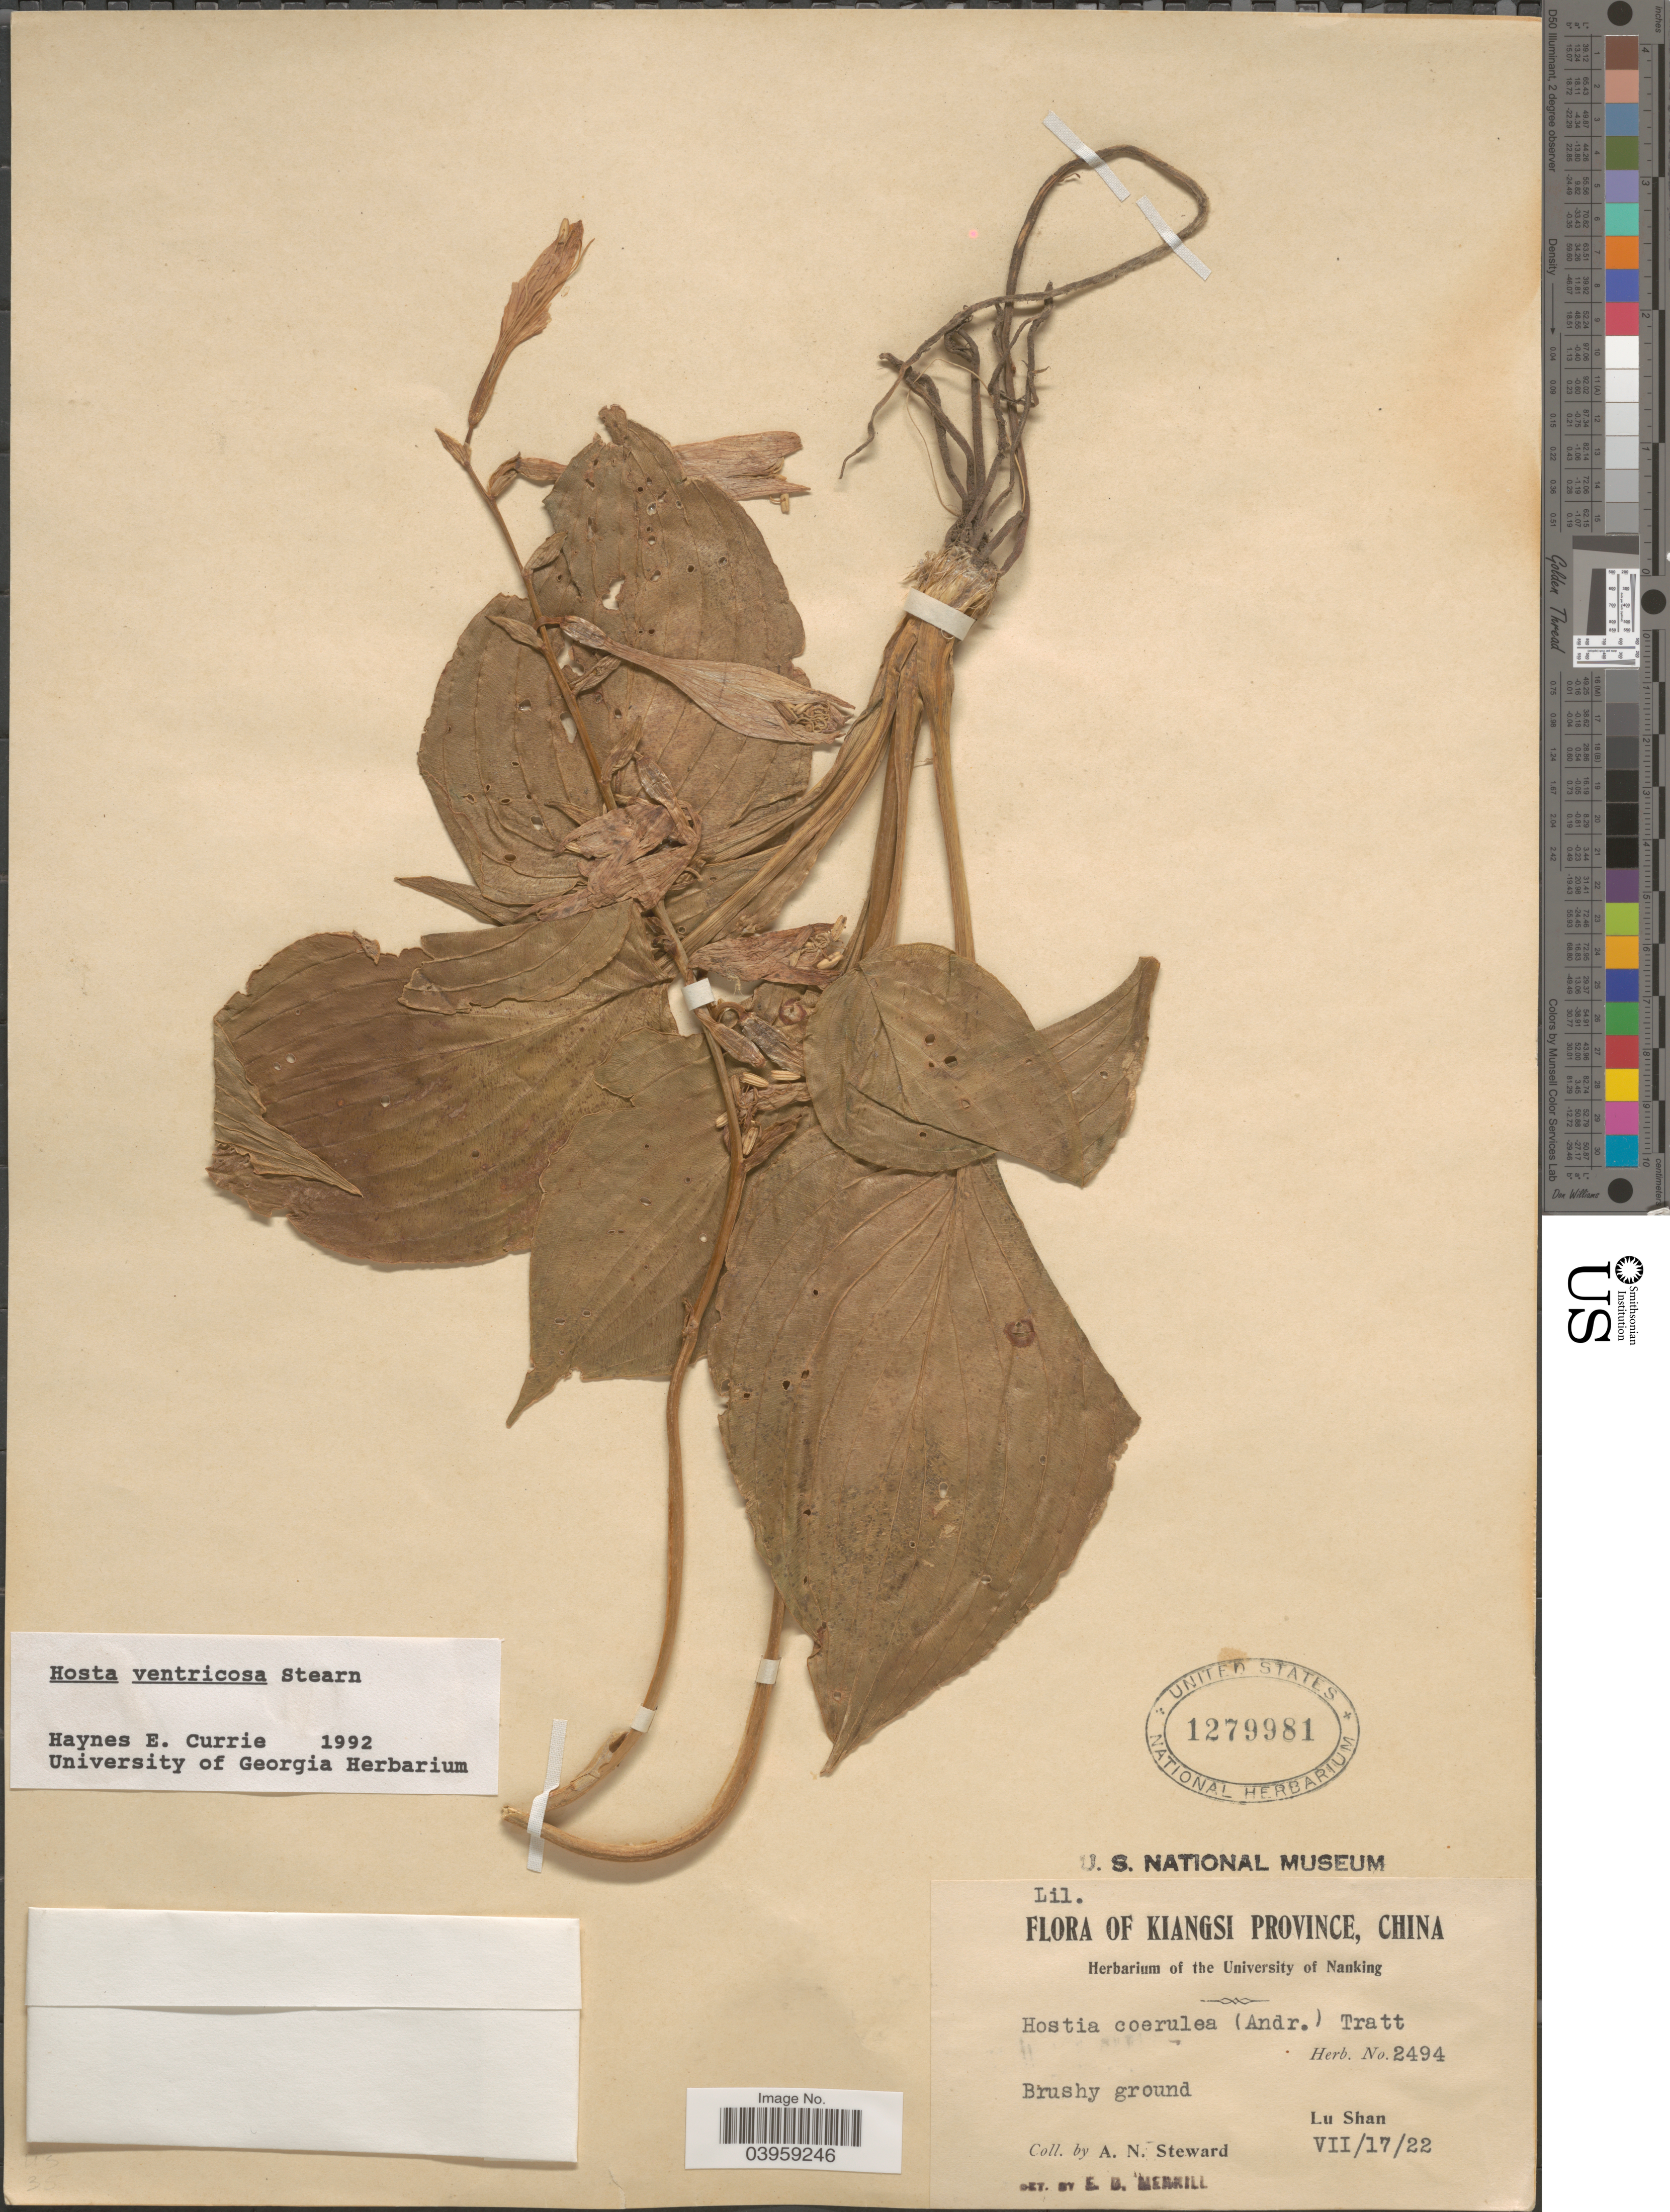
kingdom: Plantae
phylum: Tracheophyta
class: Liliopsida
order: Asparagales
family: Asparagaceae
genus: Hosta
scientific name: Hosta ventricosa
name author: Stearn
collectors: A. N. Steward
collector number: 2494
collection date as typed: Transcribed d/m/y: 17/7/22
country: China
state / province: Jiangxi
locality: Kiangsi Province. Lu Shan.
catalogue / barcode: US 1279981